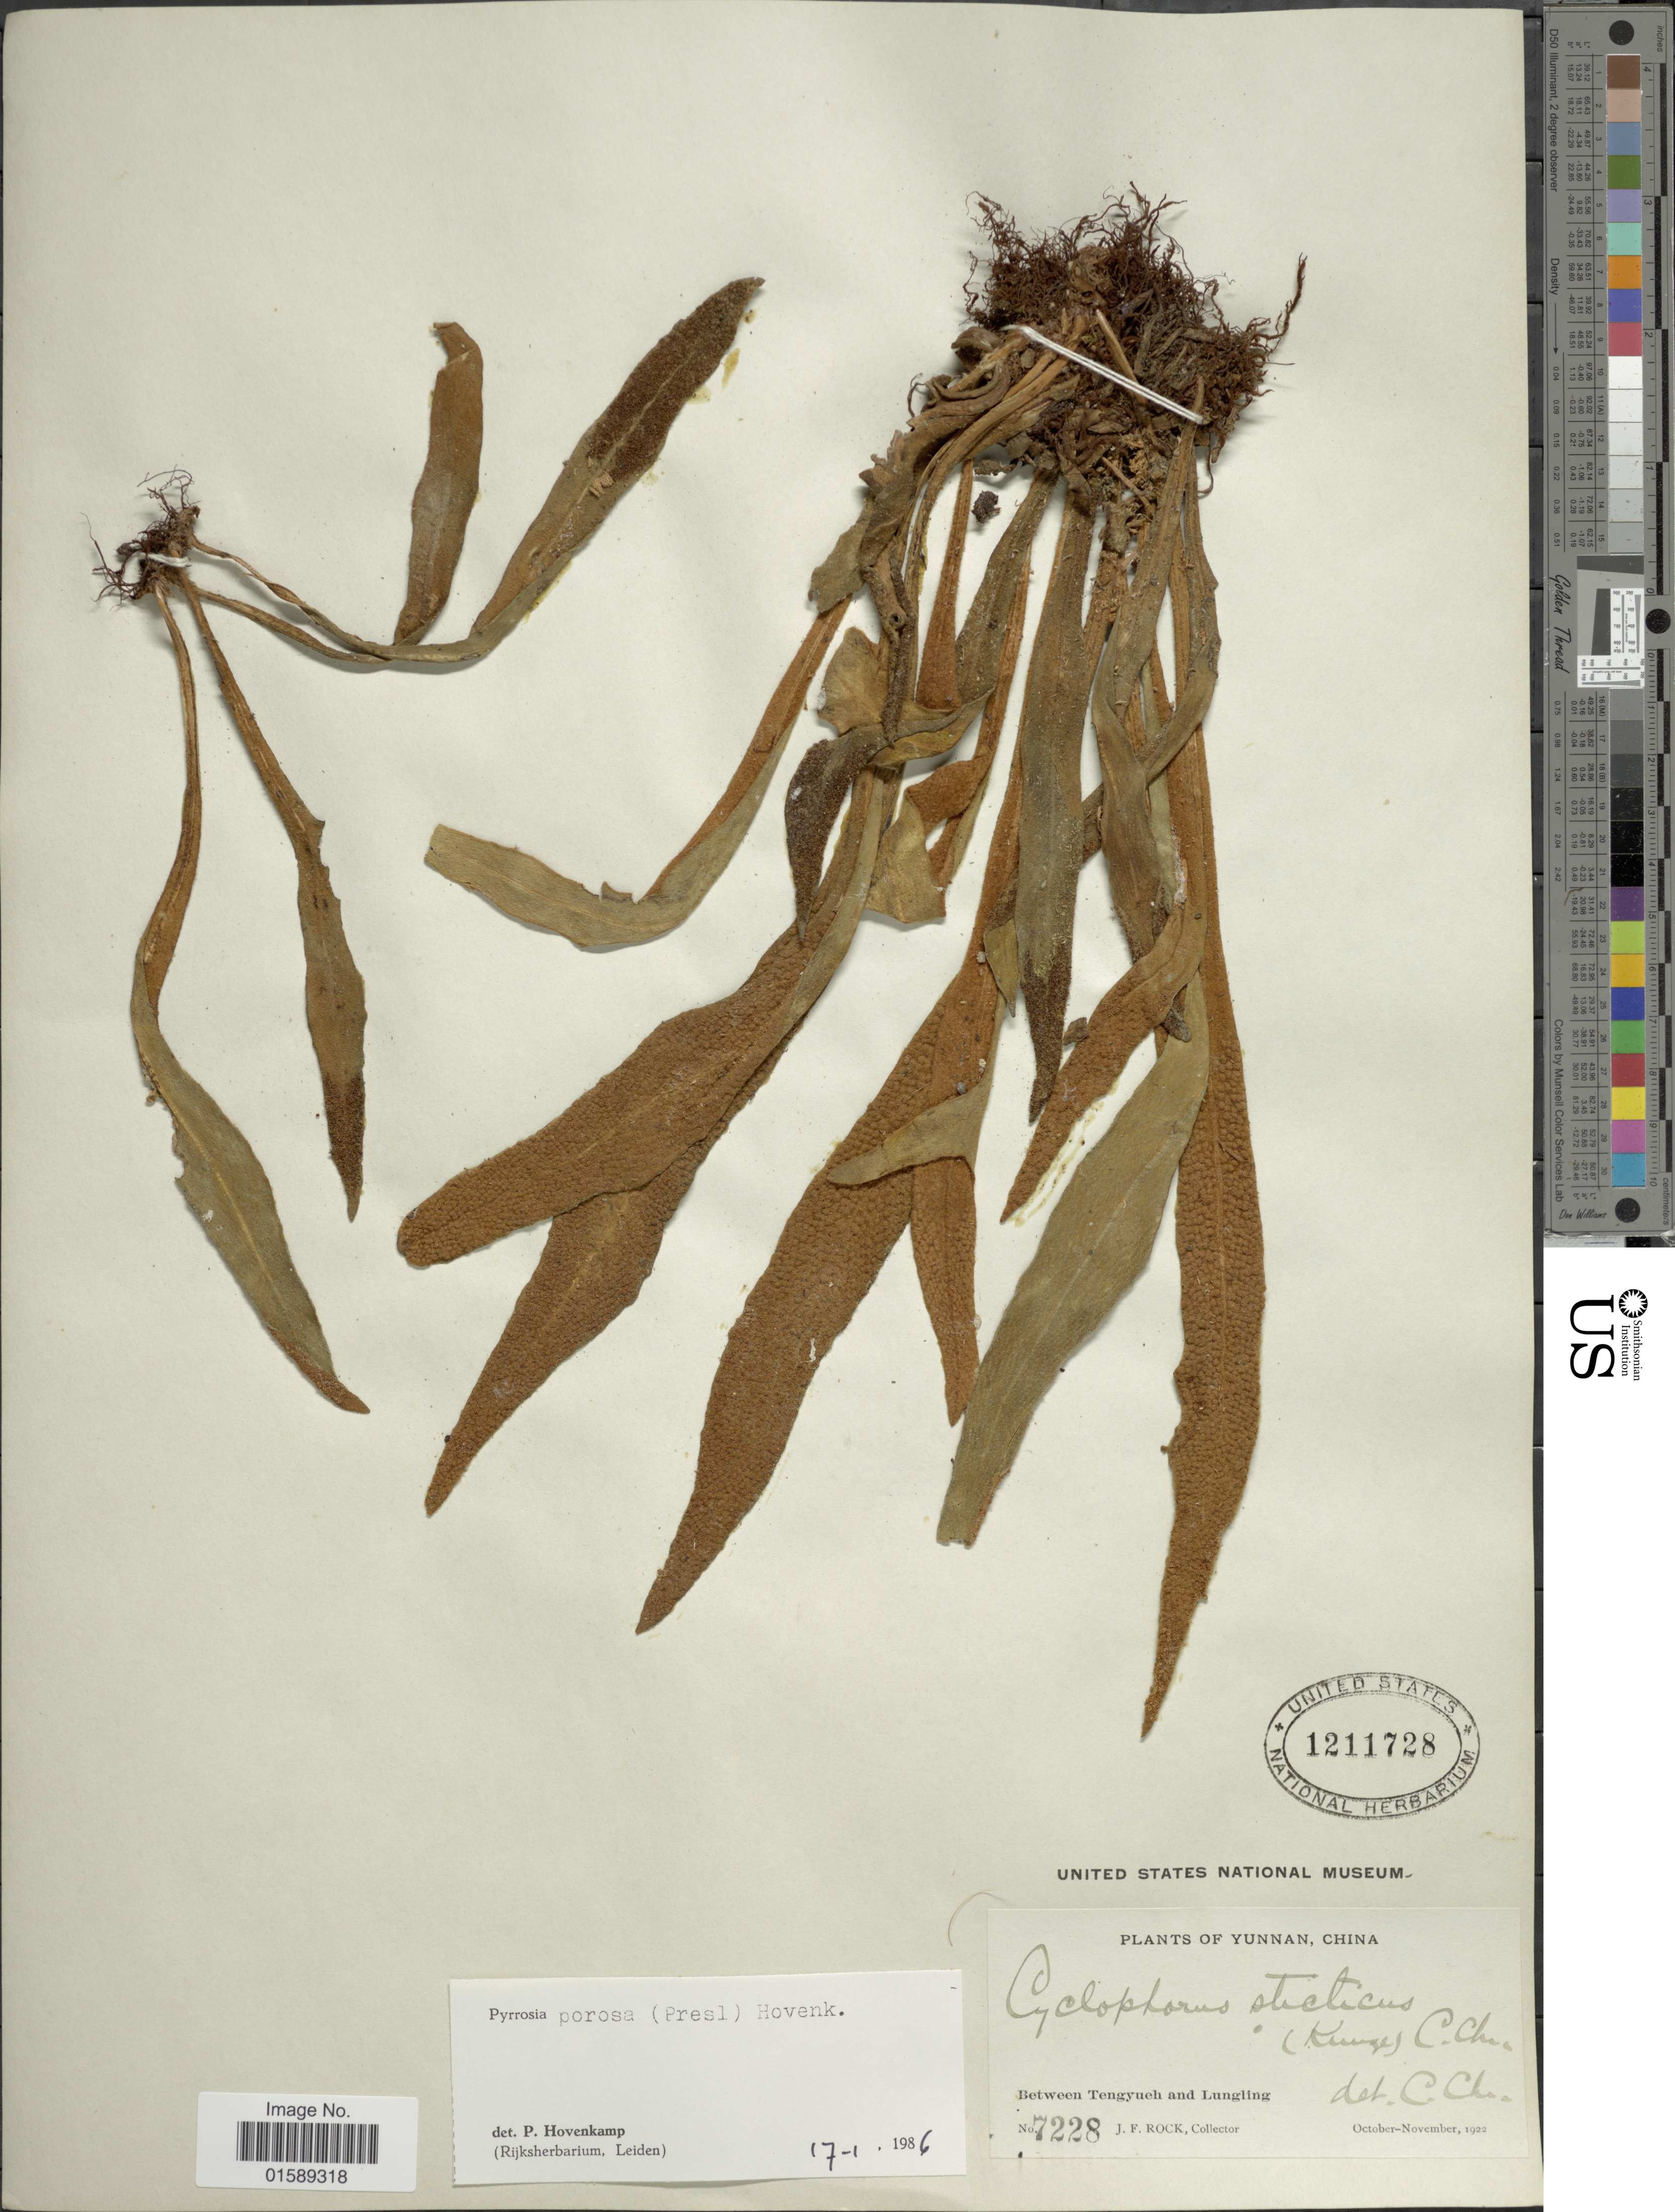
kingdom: Plantae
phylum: Tracheophyta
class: Polypodiopsida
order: Polypodiales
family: Polypodiaceae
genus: Pyrrosia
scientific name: Pyrrosia porosa var. porosa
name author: (C. Presl) Hovenkamp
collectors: J. Rock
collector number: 7228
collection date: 1922-10/1922-11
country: China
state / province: Yunnan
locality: Yunnan, China. Between Tengyueh and Lungling.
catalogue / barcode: US 1211728